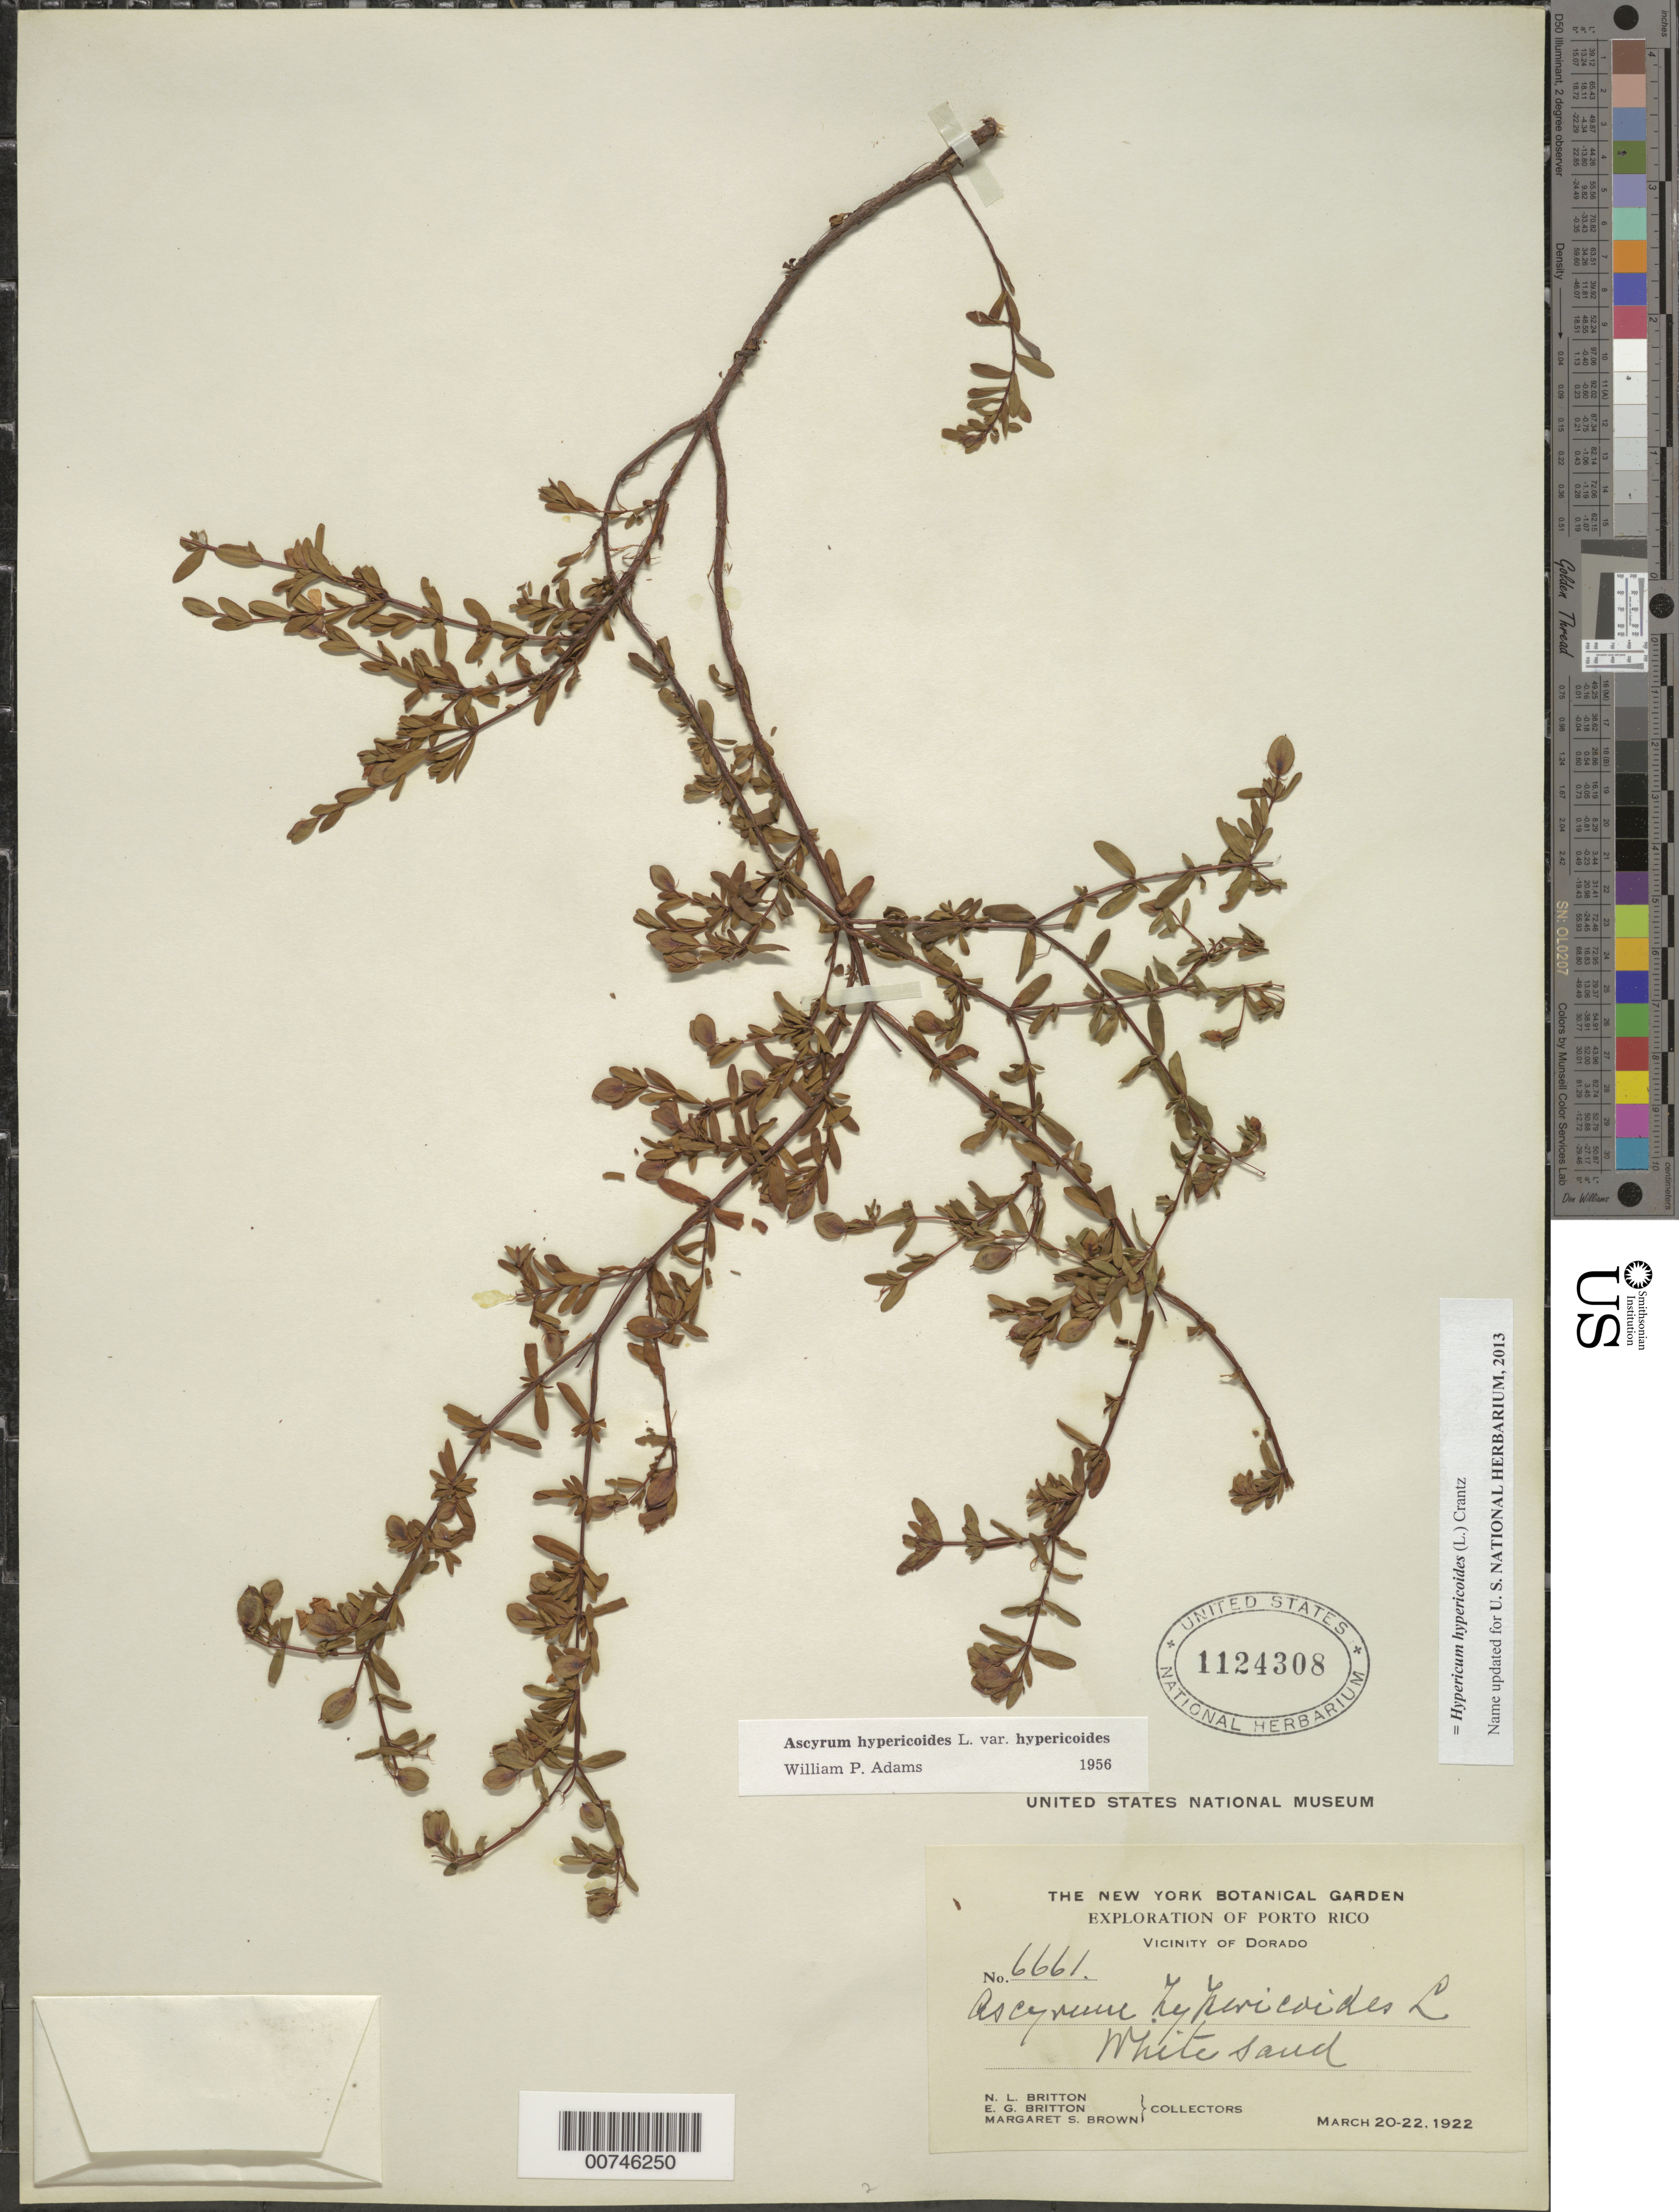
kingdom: Plantae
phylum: Tracheophyta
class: Magnoliopsida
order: Malpighiales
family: Hypericaceae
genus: Hypericum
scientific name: Hypericum hypericoides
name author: (L.) Crantz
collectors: N. Britton, E. G. Britton & M. S. Brown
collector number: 6661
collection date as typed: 20 Mar 1922 to 22 Mar 1922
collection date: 1922-03-20/1922-03-22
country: Puerto Rico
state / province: Dorado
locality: Vicinity of Dorado.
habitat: White sand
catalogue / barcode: US 1124308